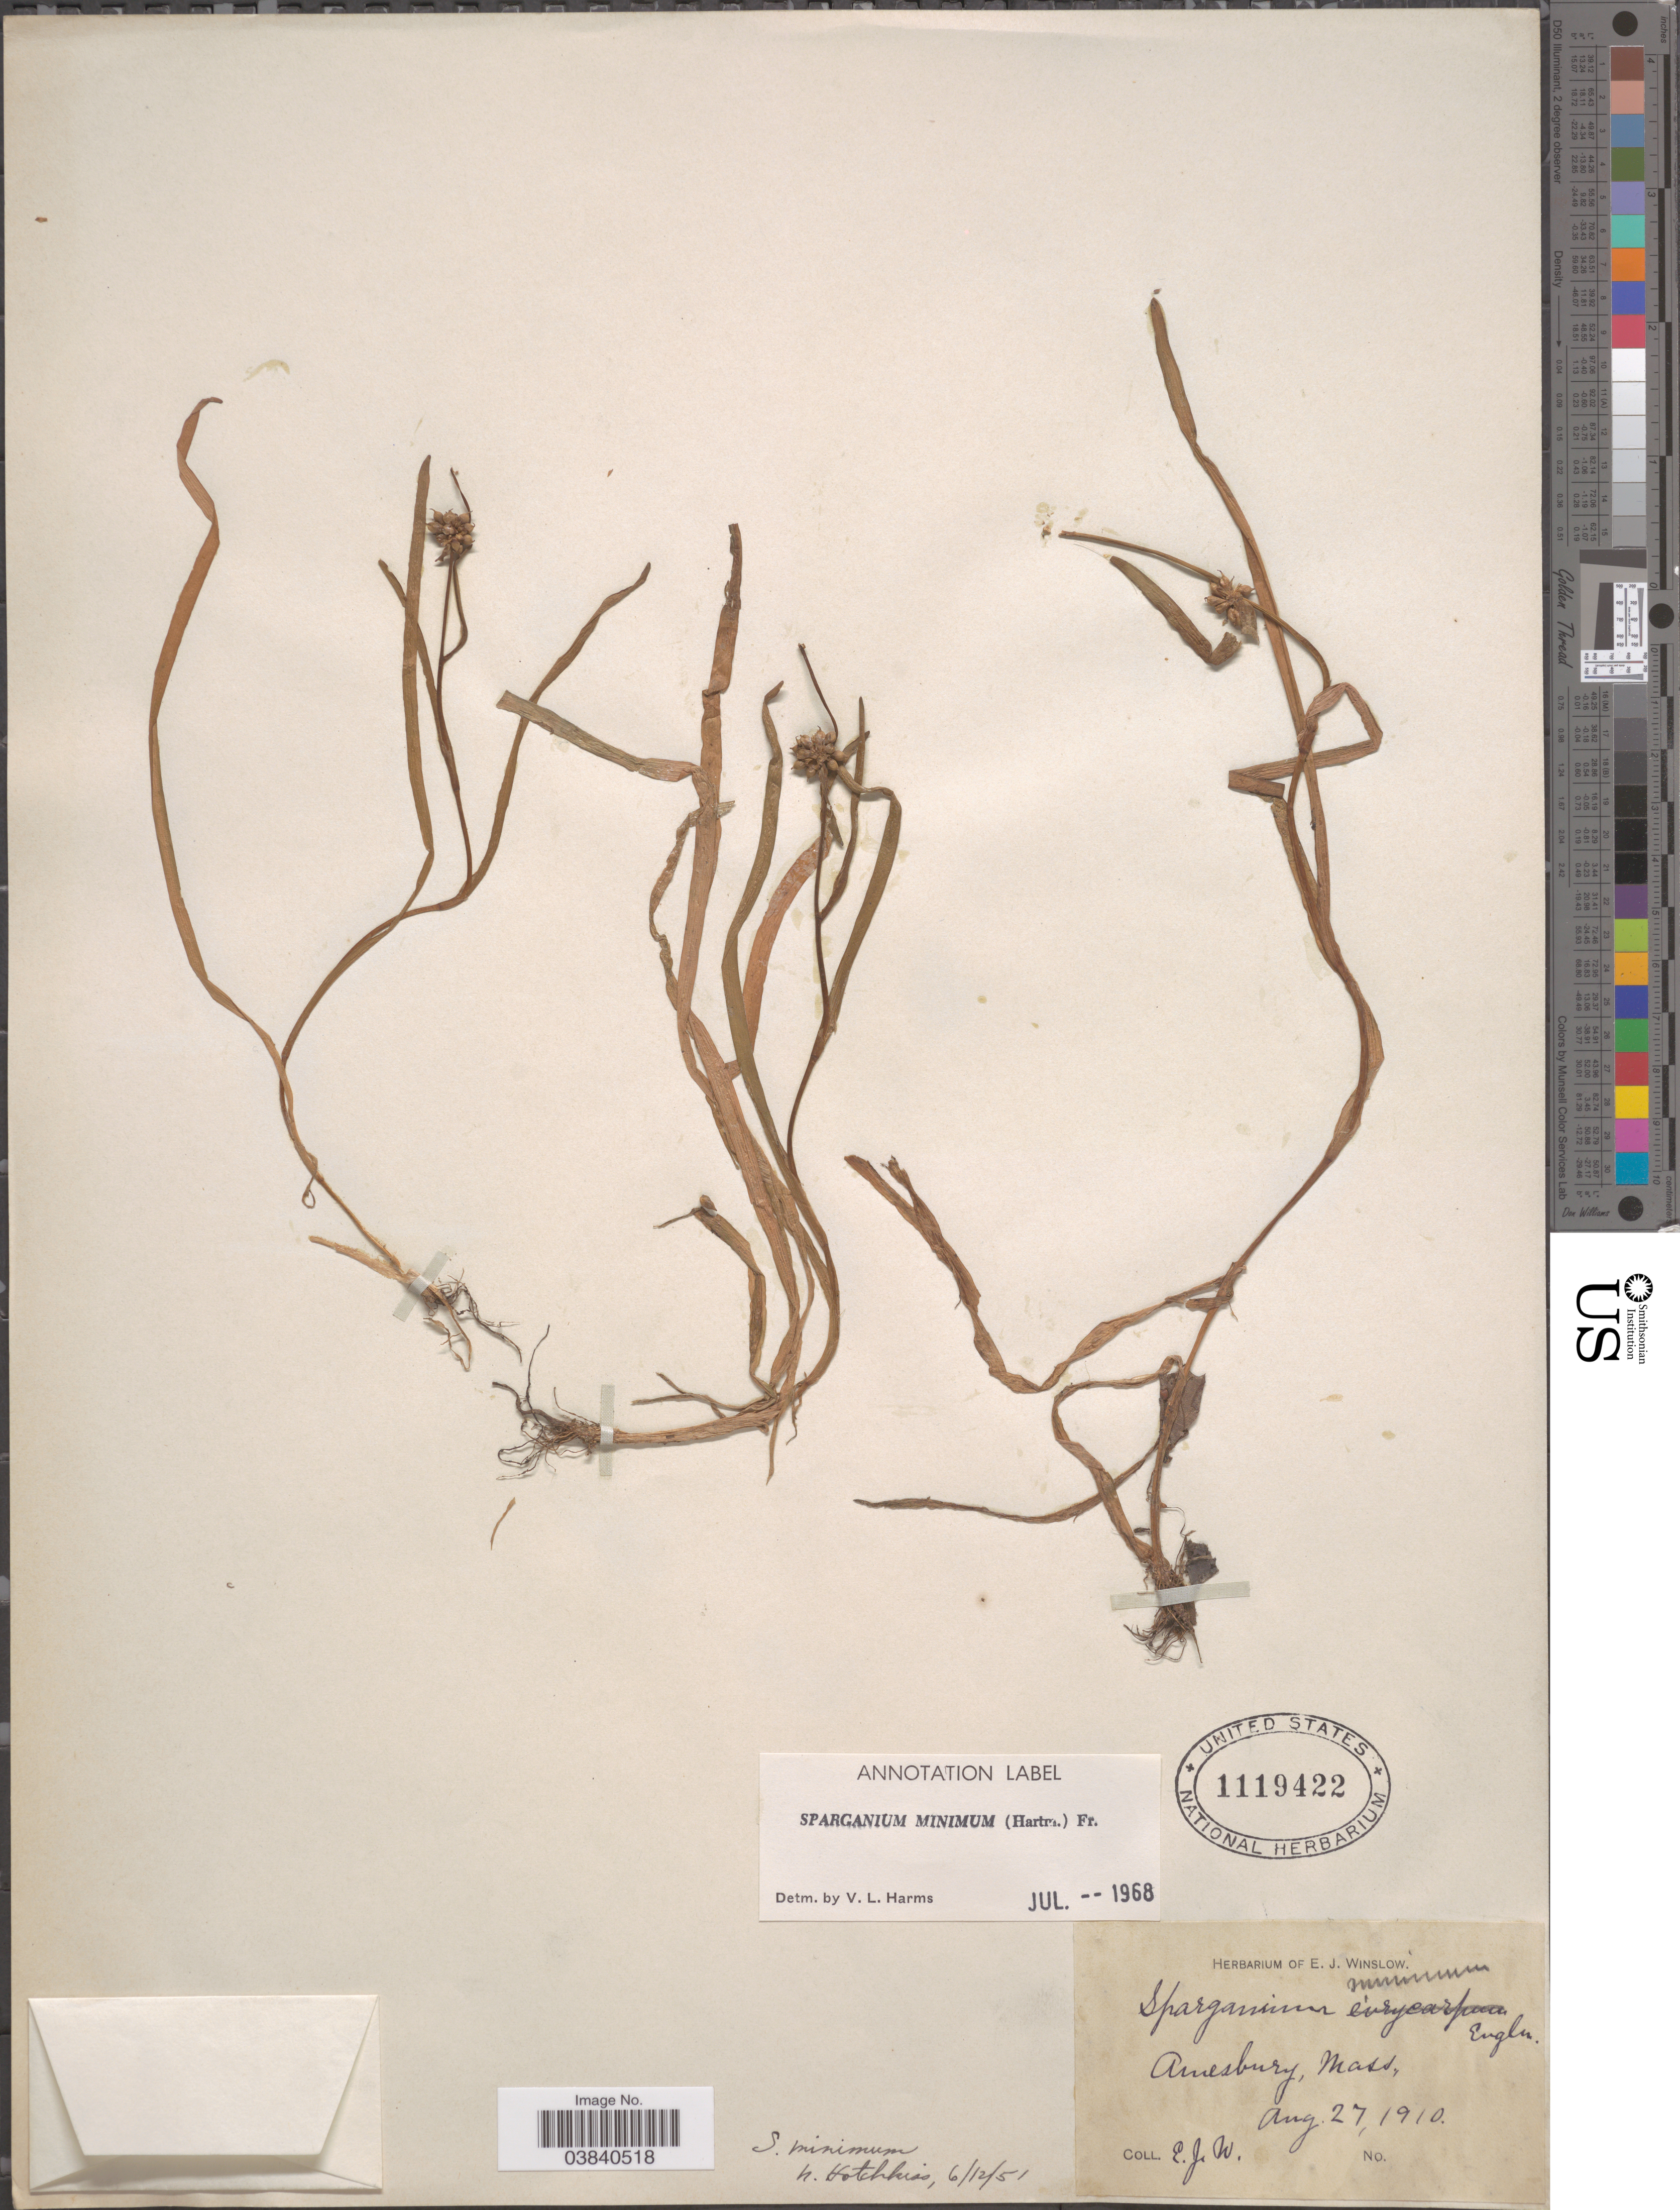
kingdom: Plantae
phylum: Tracheophyta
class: Liliopsida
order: Poales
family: Typhaceae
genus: Sparganium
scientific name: Sparganium minimum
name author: Wallr.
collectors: E. Winslow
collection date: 1910-08-27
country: United States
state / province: Massachusetts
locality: Amesbury.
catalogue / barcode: US 1119422